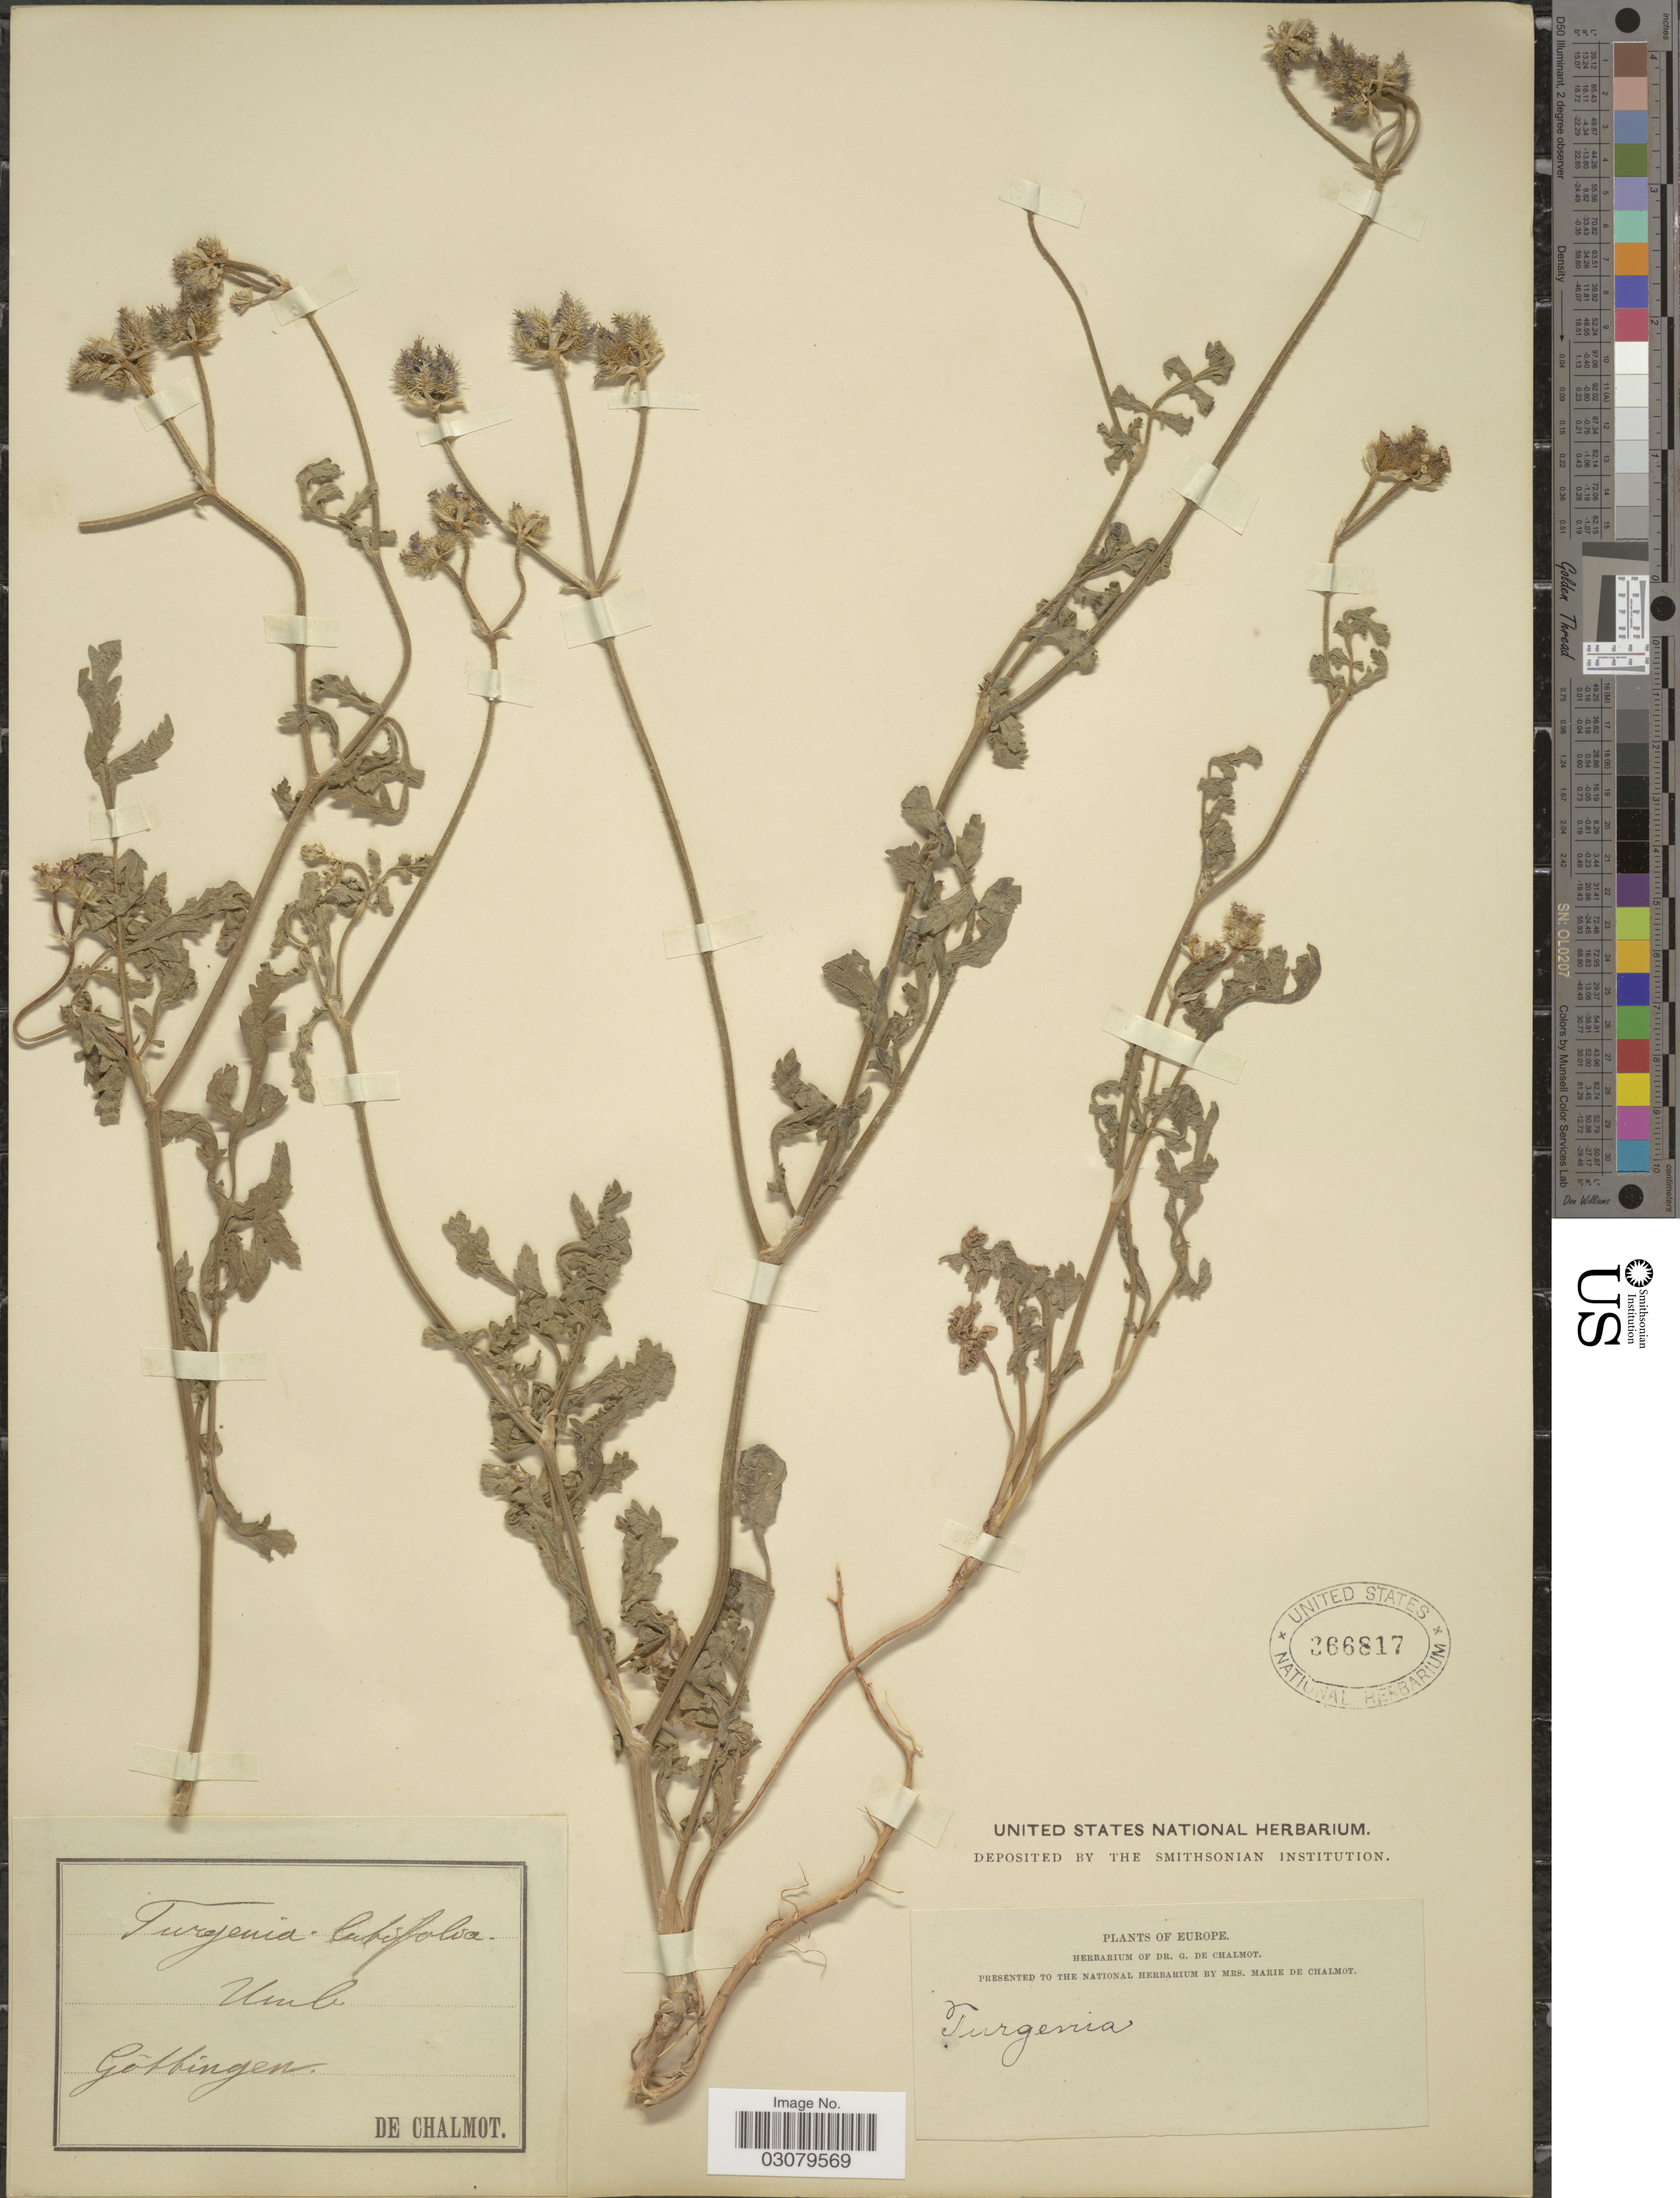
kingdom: Plantae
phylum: Tracheophyta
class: Magnoliopsida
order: Apiales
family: Apiaceae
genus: Caucalis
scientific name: Caucalis latifolia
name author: L.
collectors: G. de Chalmot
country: Germany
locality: Göttingen. Europe.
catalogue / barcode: US 366817